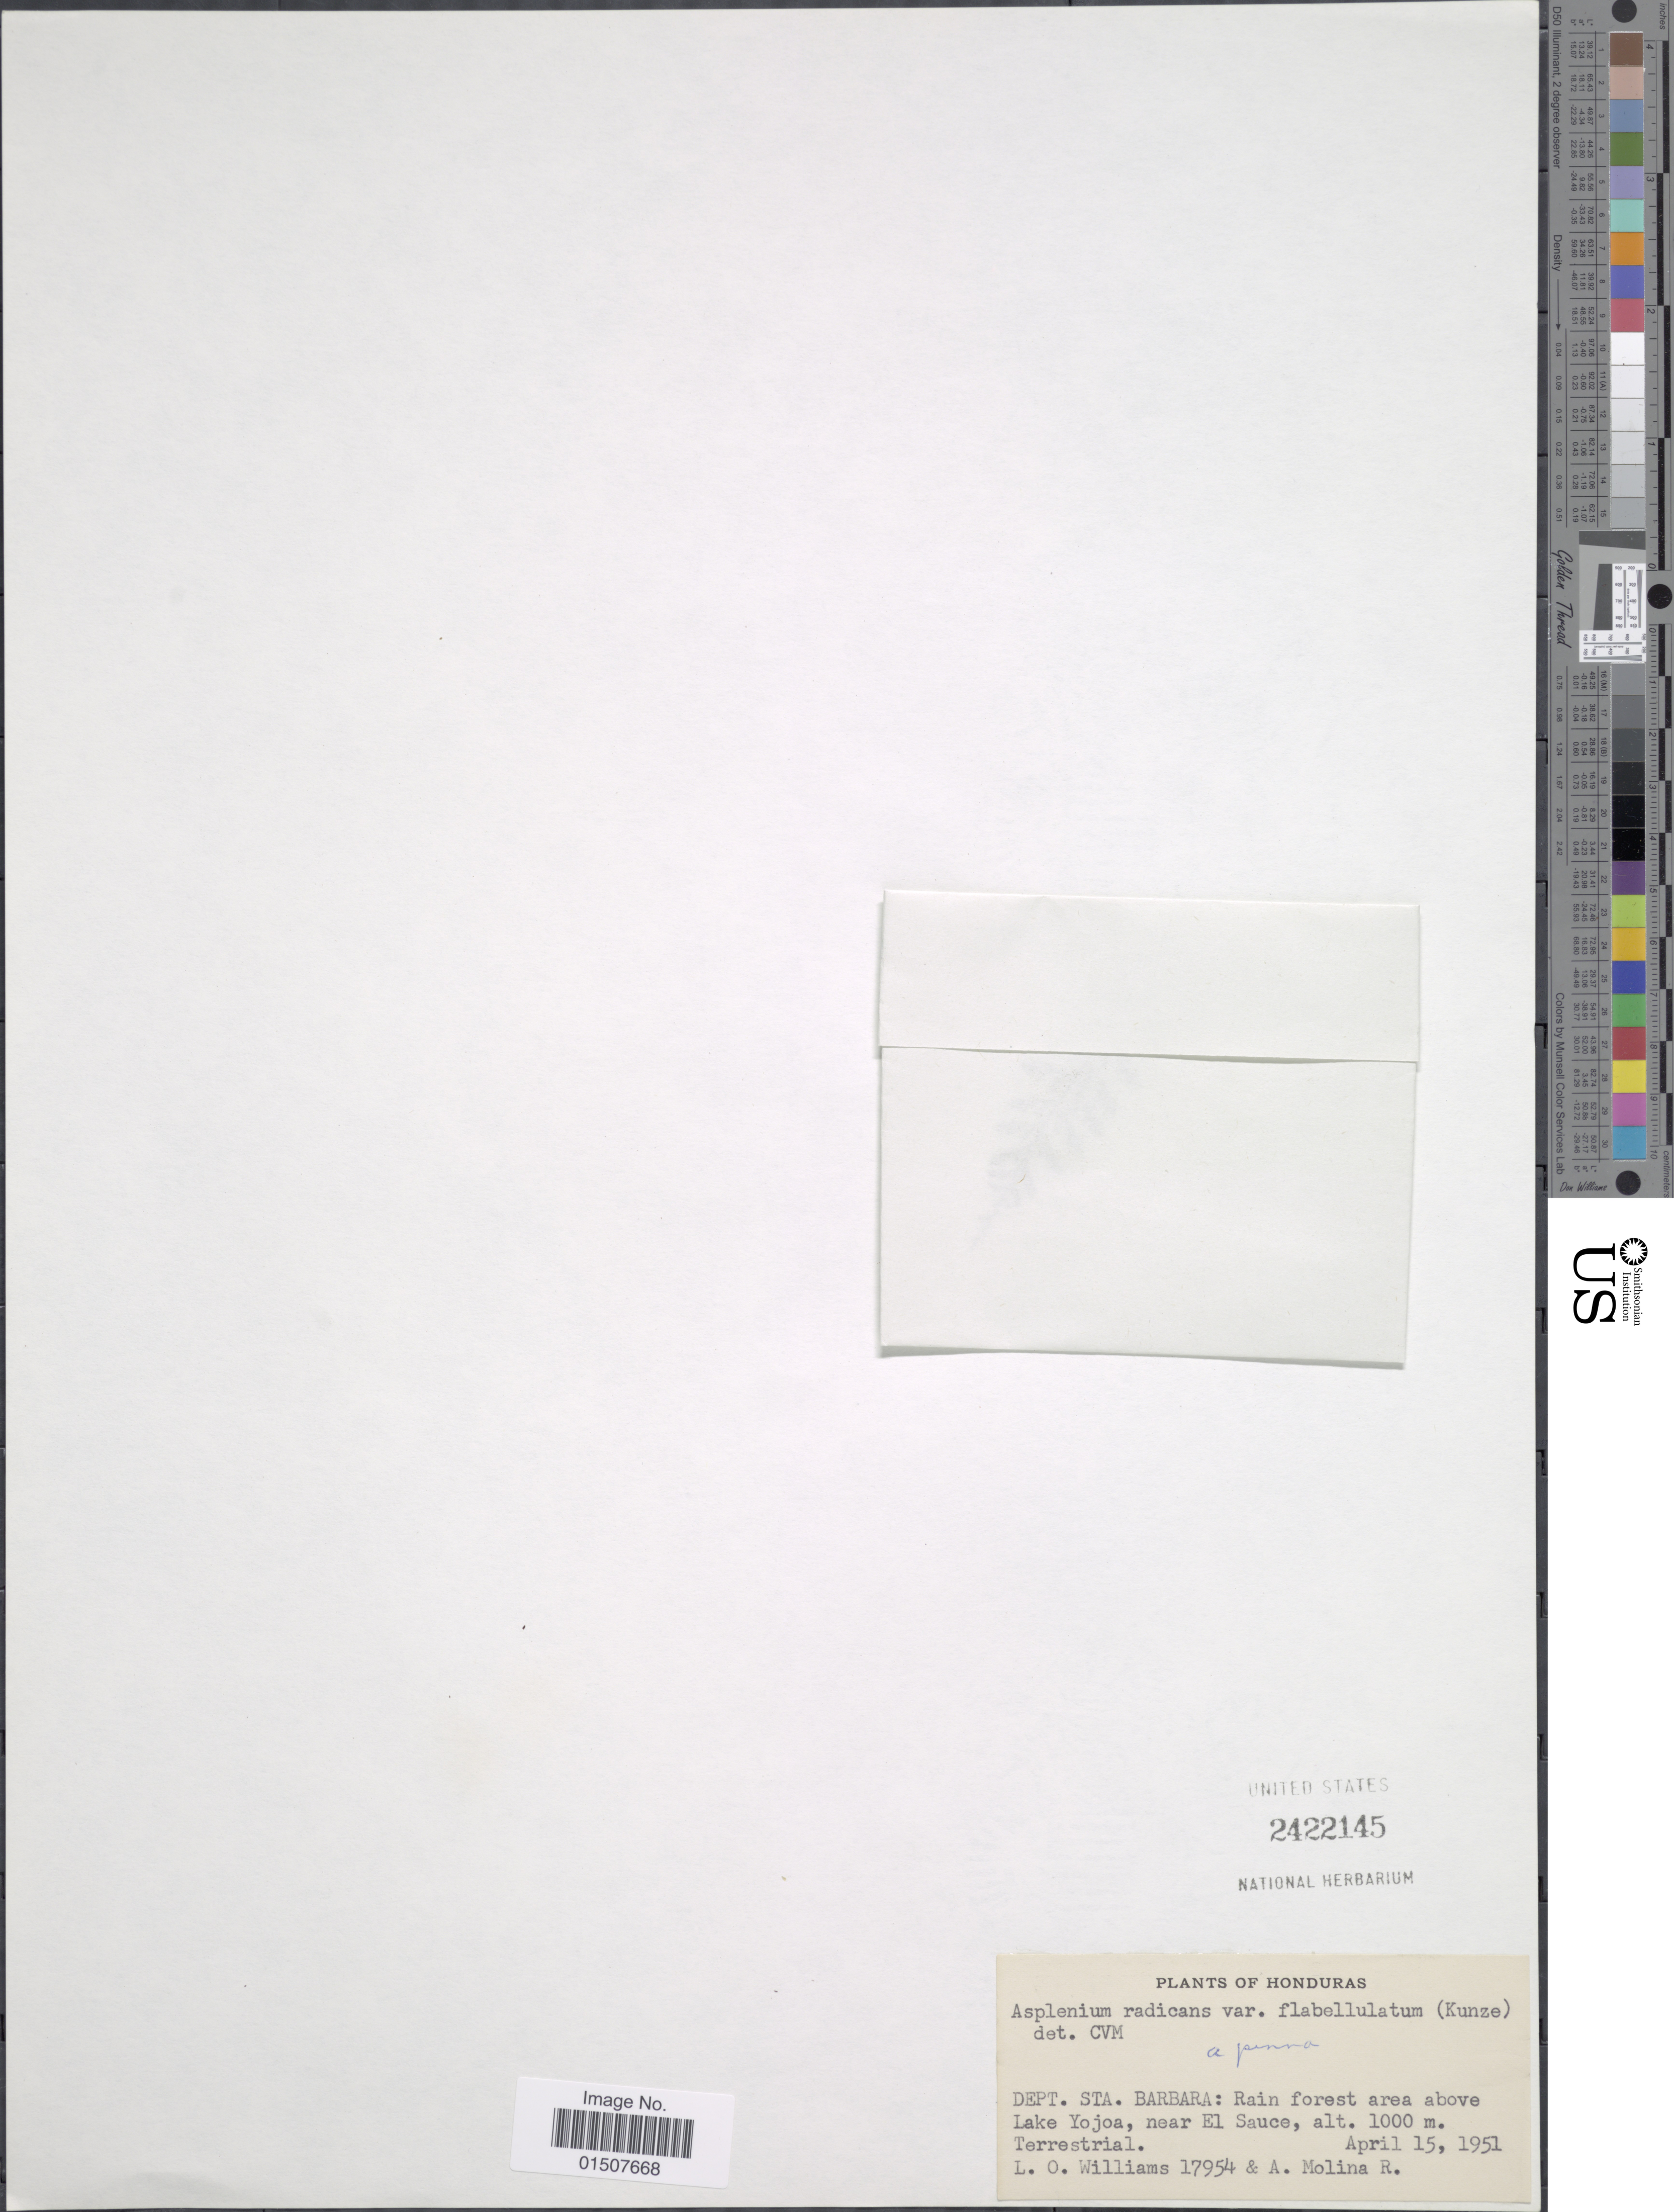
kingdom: Plantae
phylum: Tracheophyta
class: Polypodiopsida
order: Polypodiales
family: Aspleniaceae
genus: Asplenium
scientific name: Asplenium radicans var. dentatum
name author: (Klotzsch) Bonap.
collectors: L. O. Williams & A. R. Molina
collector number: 17954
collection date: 1951-04-15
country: Honduras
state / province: Santa Bárbara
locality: Dept. Sta. Barbara: Rain forest area above Lake Yojoa, near El Sauce.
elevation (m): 1000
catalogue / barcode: US 2422145